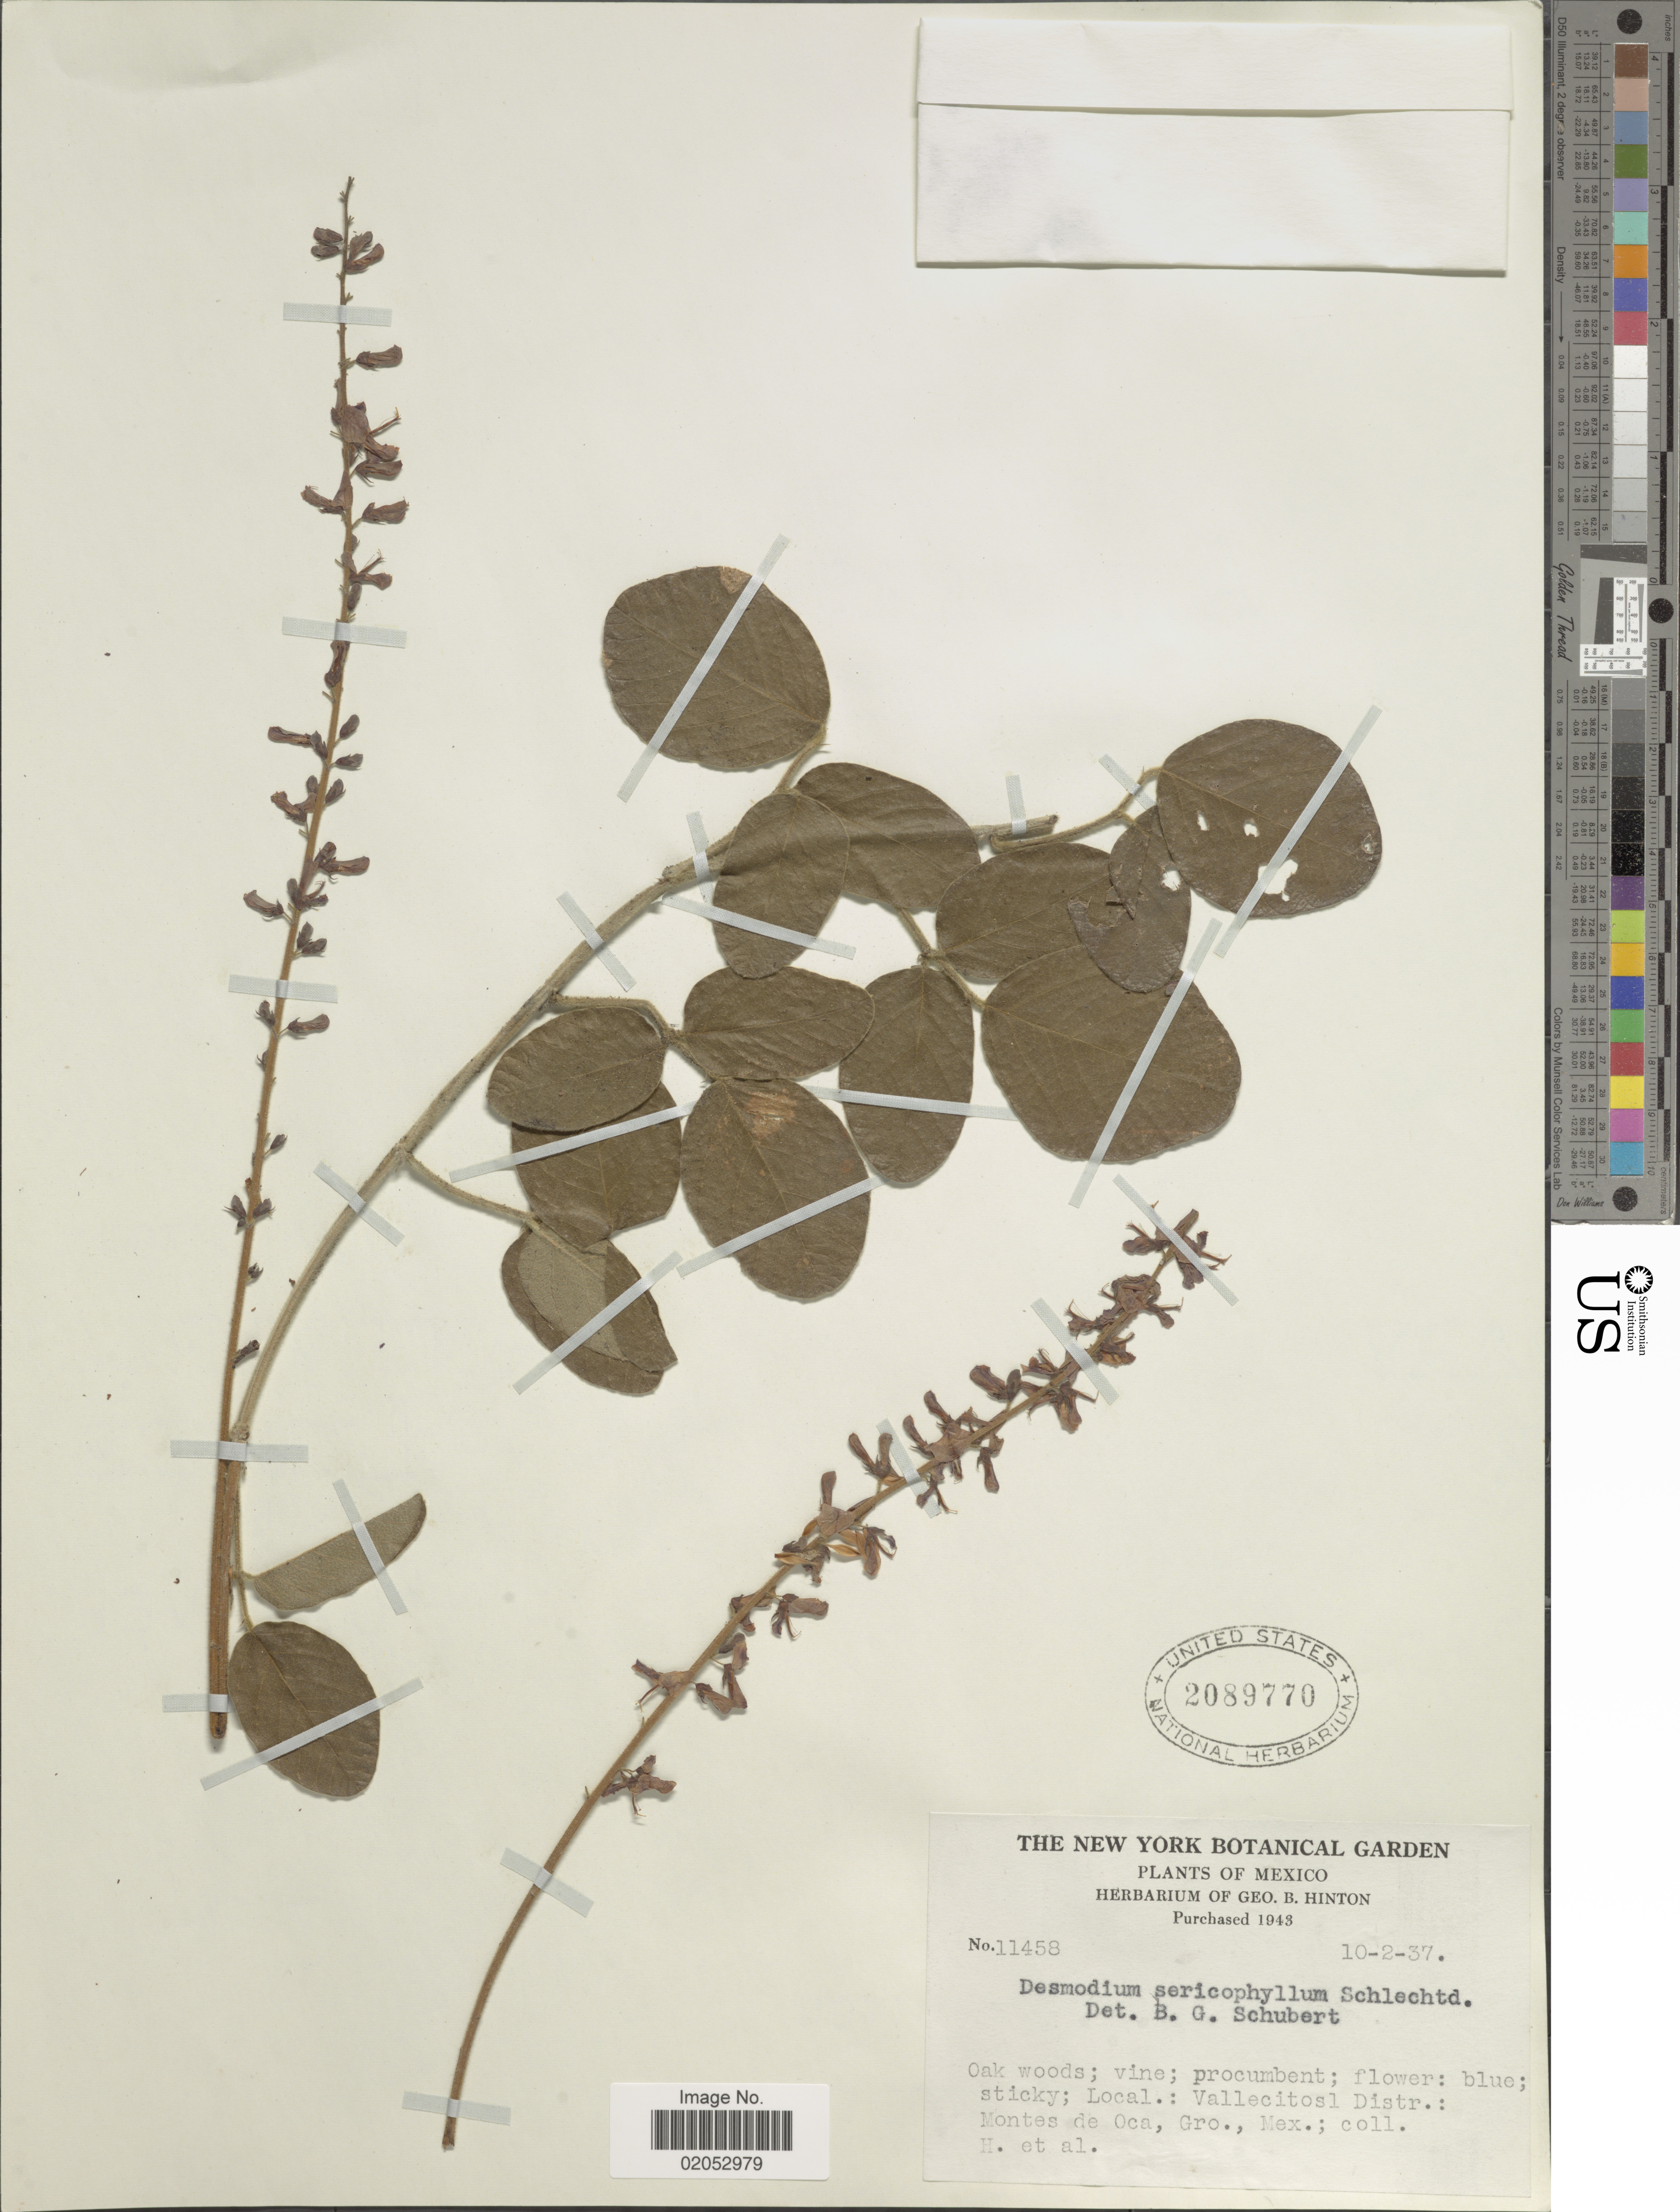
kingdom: Plantae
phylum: Tracheophyta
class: Magnoliopsida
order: Fabales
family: Fabaceae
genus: Desmodium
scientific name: Desmodium sericophyllum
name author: Schltdl.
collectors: G. B. Hinton & et al.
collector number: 11458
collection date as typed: Transcribed d/m/y: 2/10/37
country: Mexico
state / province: Guerrero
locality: Vallecitosl Distr.; Montes de Oca, Gro., Mex.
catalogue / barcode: US 2089770